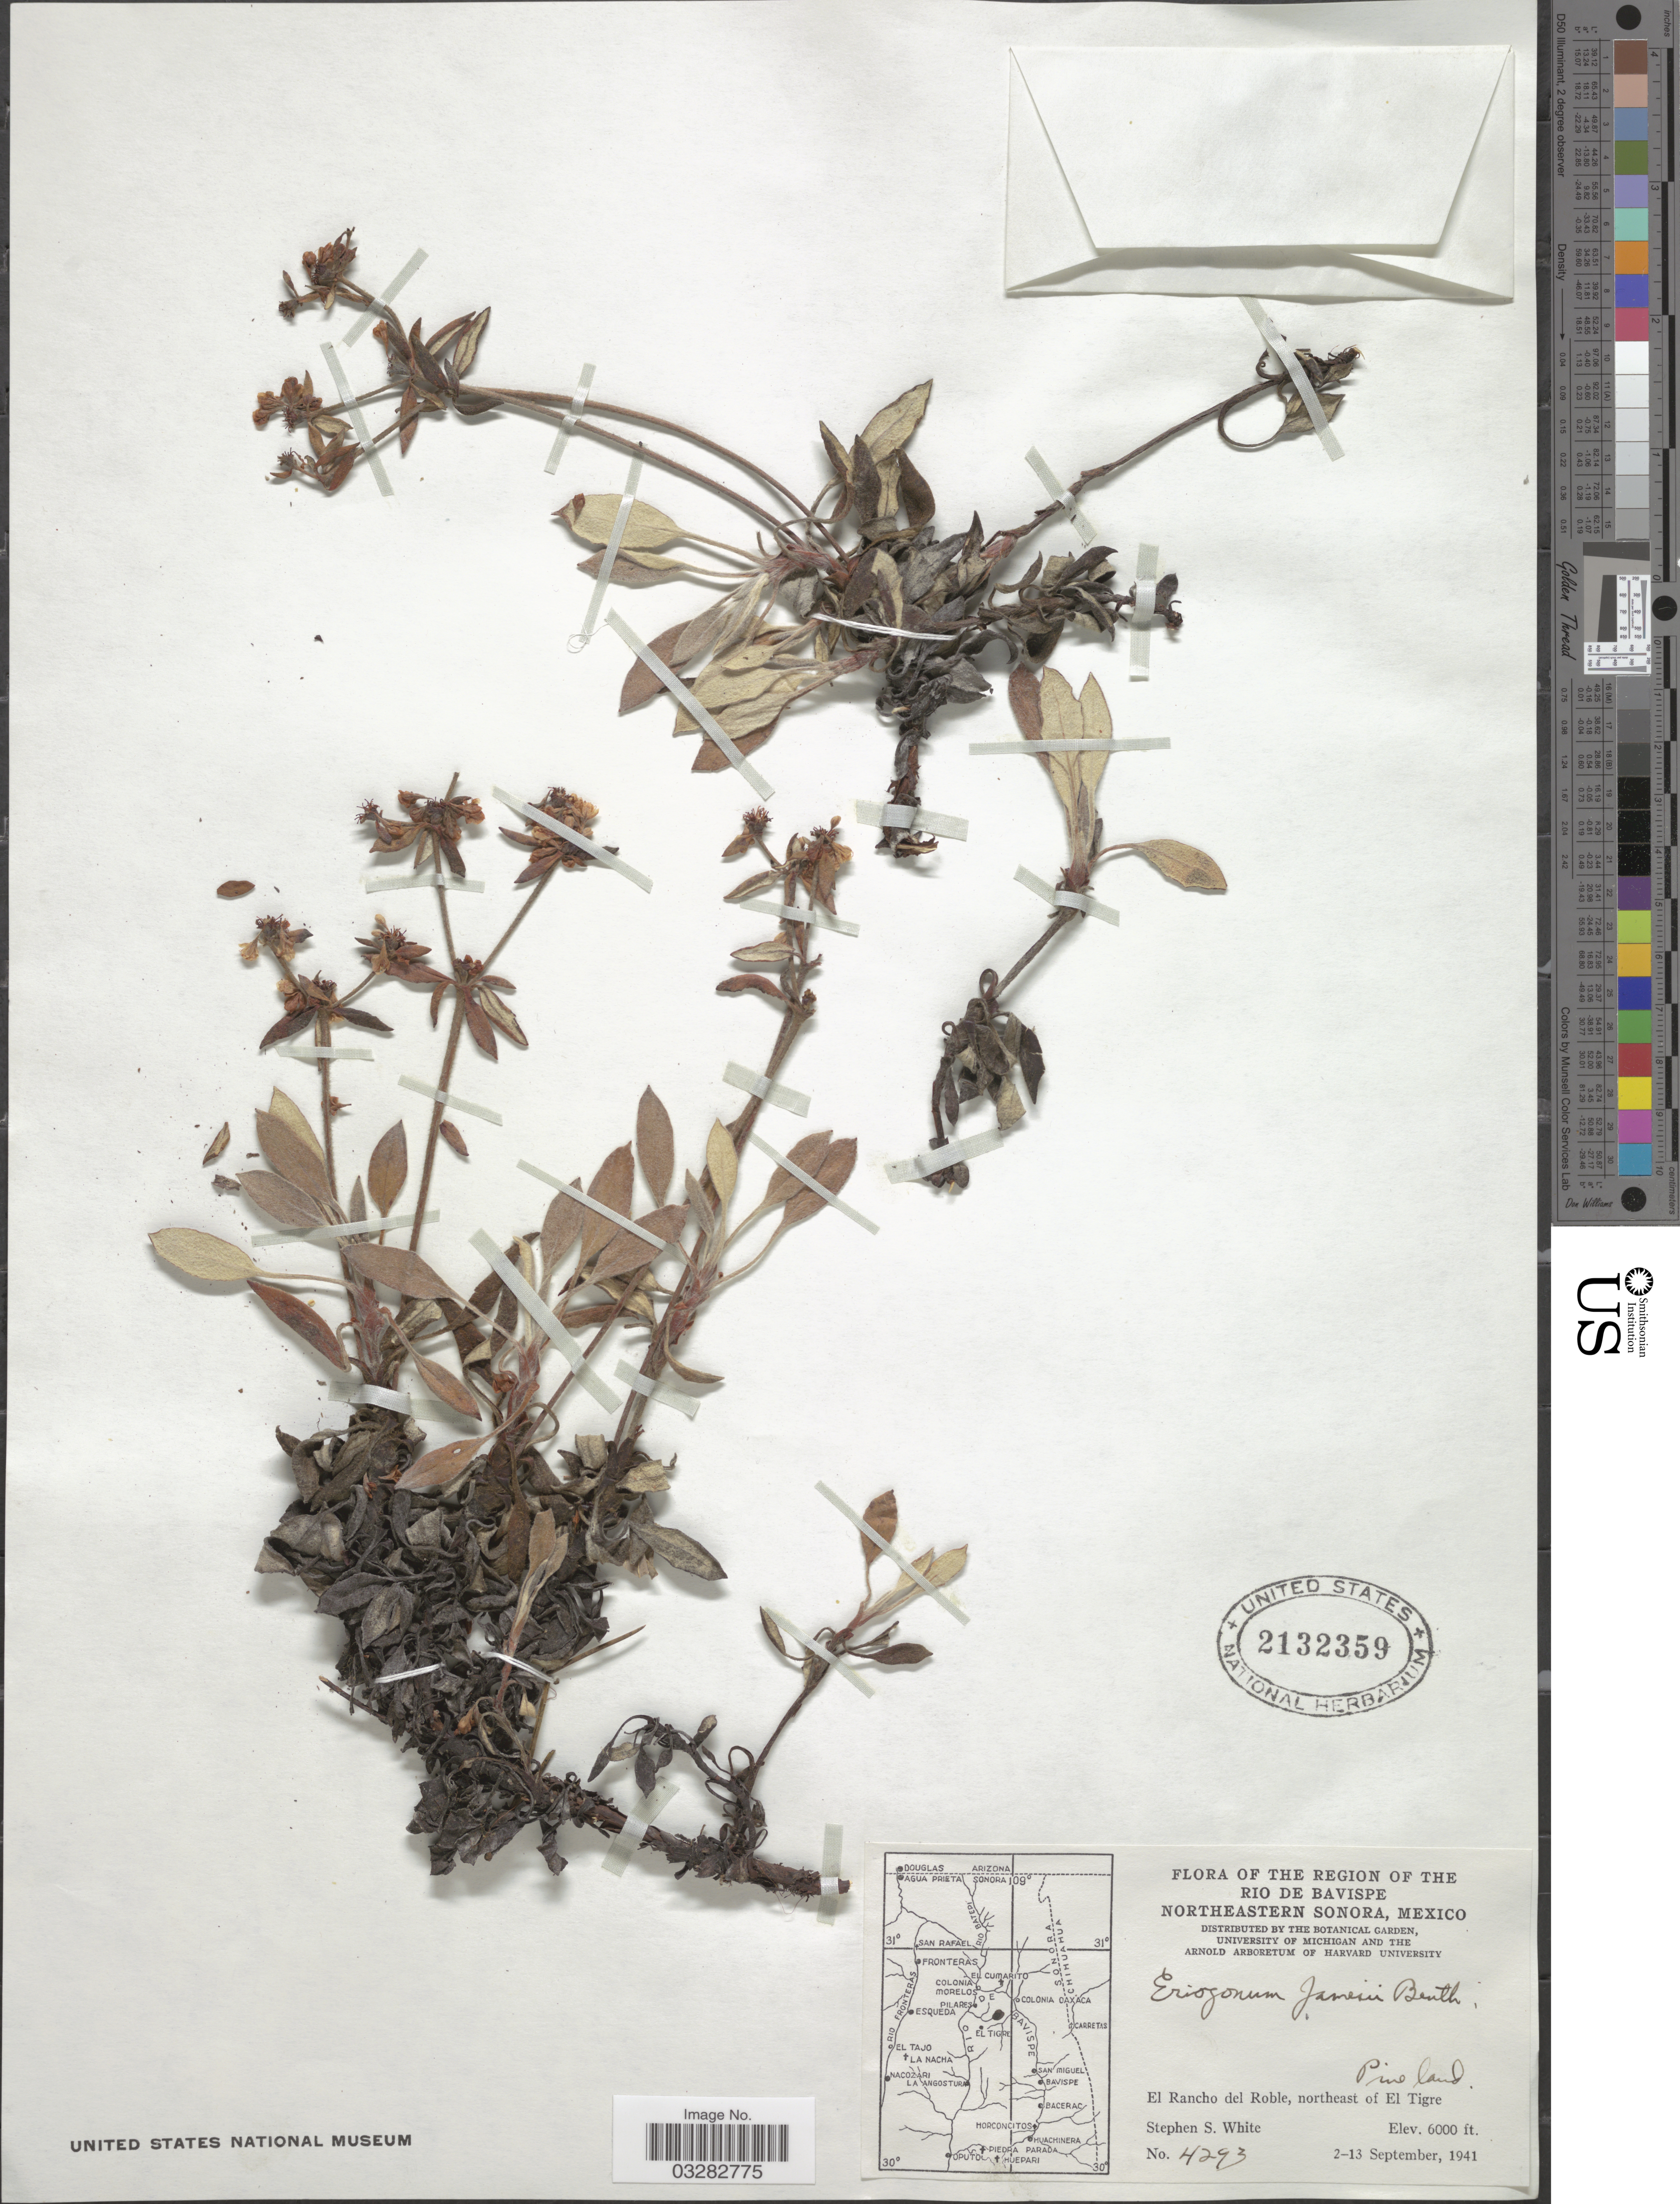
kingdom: Plantae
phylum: Tracheophyta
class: Magnoliopsida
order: Caryophyllales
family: Polygonaceae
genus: Eriogonum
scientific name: Eriogonum jamesii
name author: Benth.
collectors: S. S. White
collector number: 4293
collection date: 1941-09-02/1941-09-13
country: Mexico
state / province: Sonora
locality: Region of the Rio de Bavispe. Northeastern Sonora. El Ranche del Roble, northeast of El Tigre.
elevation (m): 1829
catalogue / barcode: US 2132359